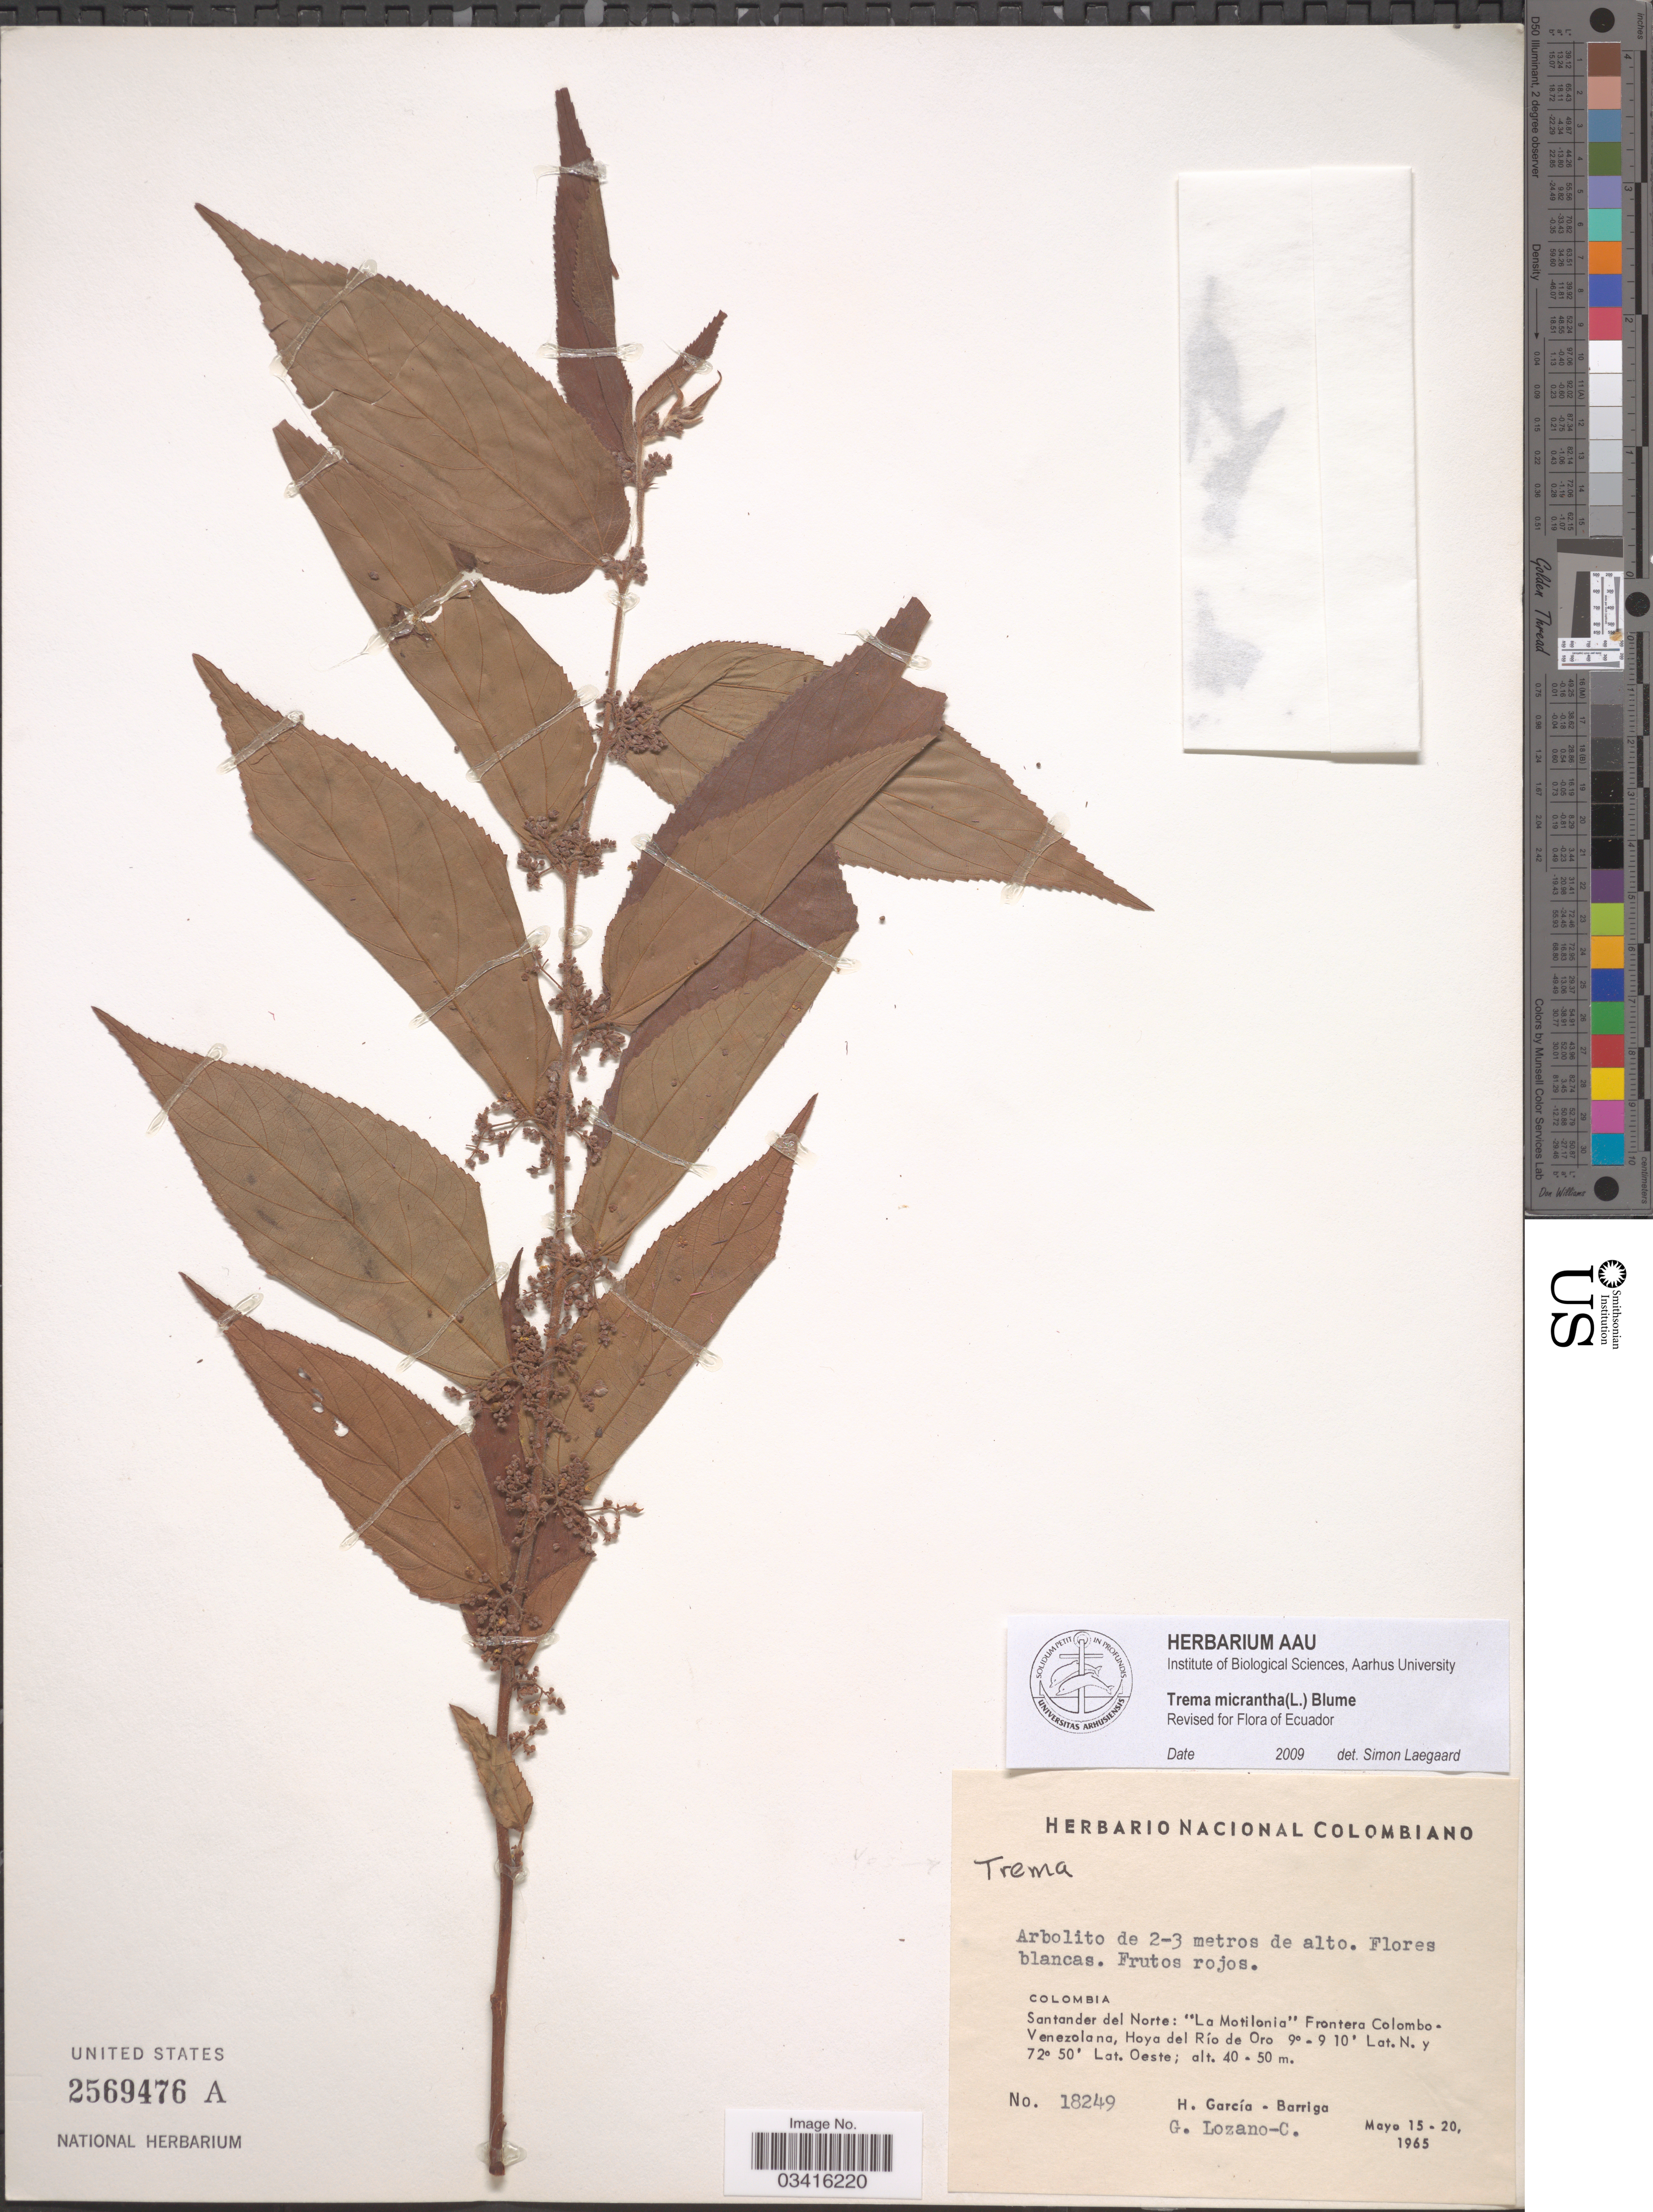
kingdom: Plantae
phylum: Tracheophyta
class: Magnoliopsida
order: Rosales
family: Cannabaceae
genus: Trema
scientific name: Trema micranthum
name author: (L.) Blume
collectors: H. García Barriga & G. Lozano-Contreras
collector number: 18249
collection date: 1965-05-15/1965-05-20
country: Colombia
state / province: Norte de Santander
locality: La Motilonia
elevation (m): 40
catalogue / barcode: US 2569476A